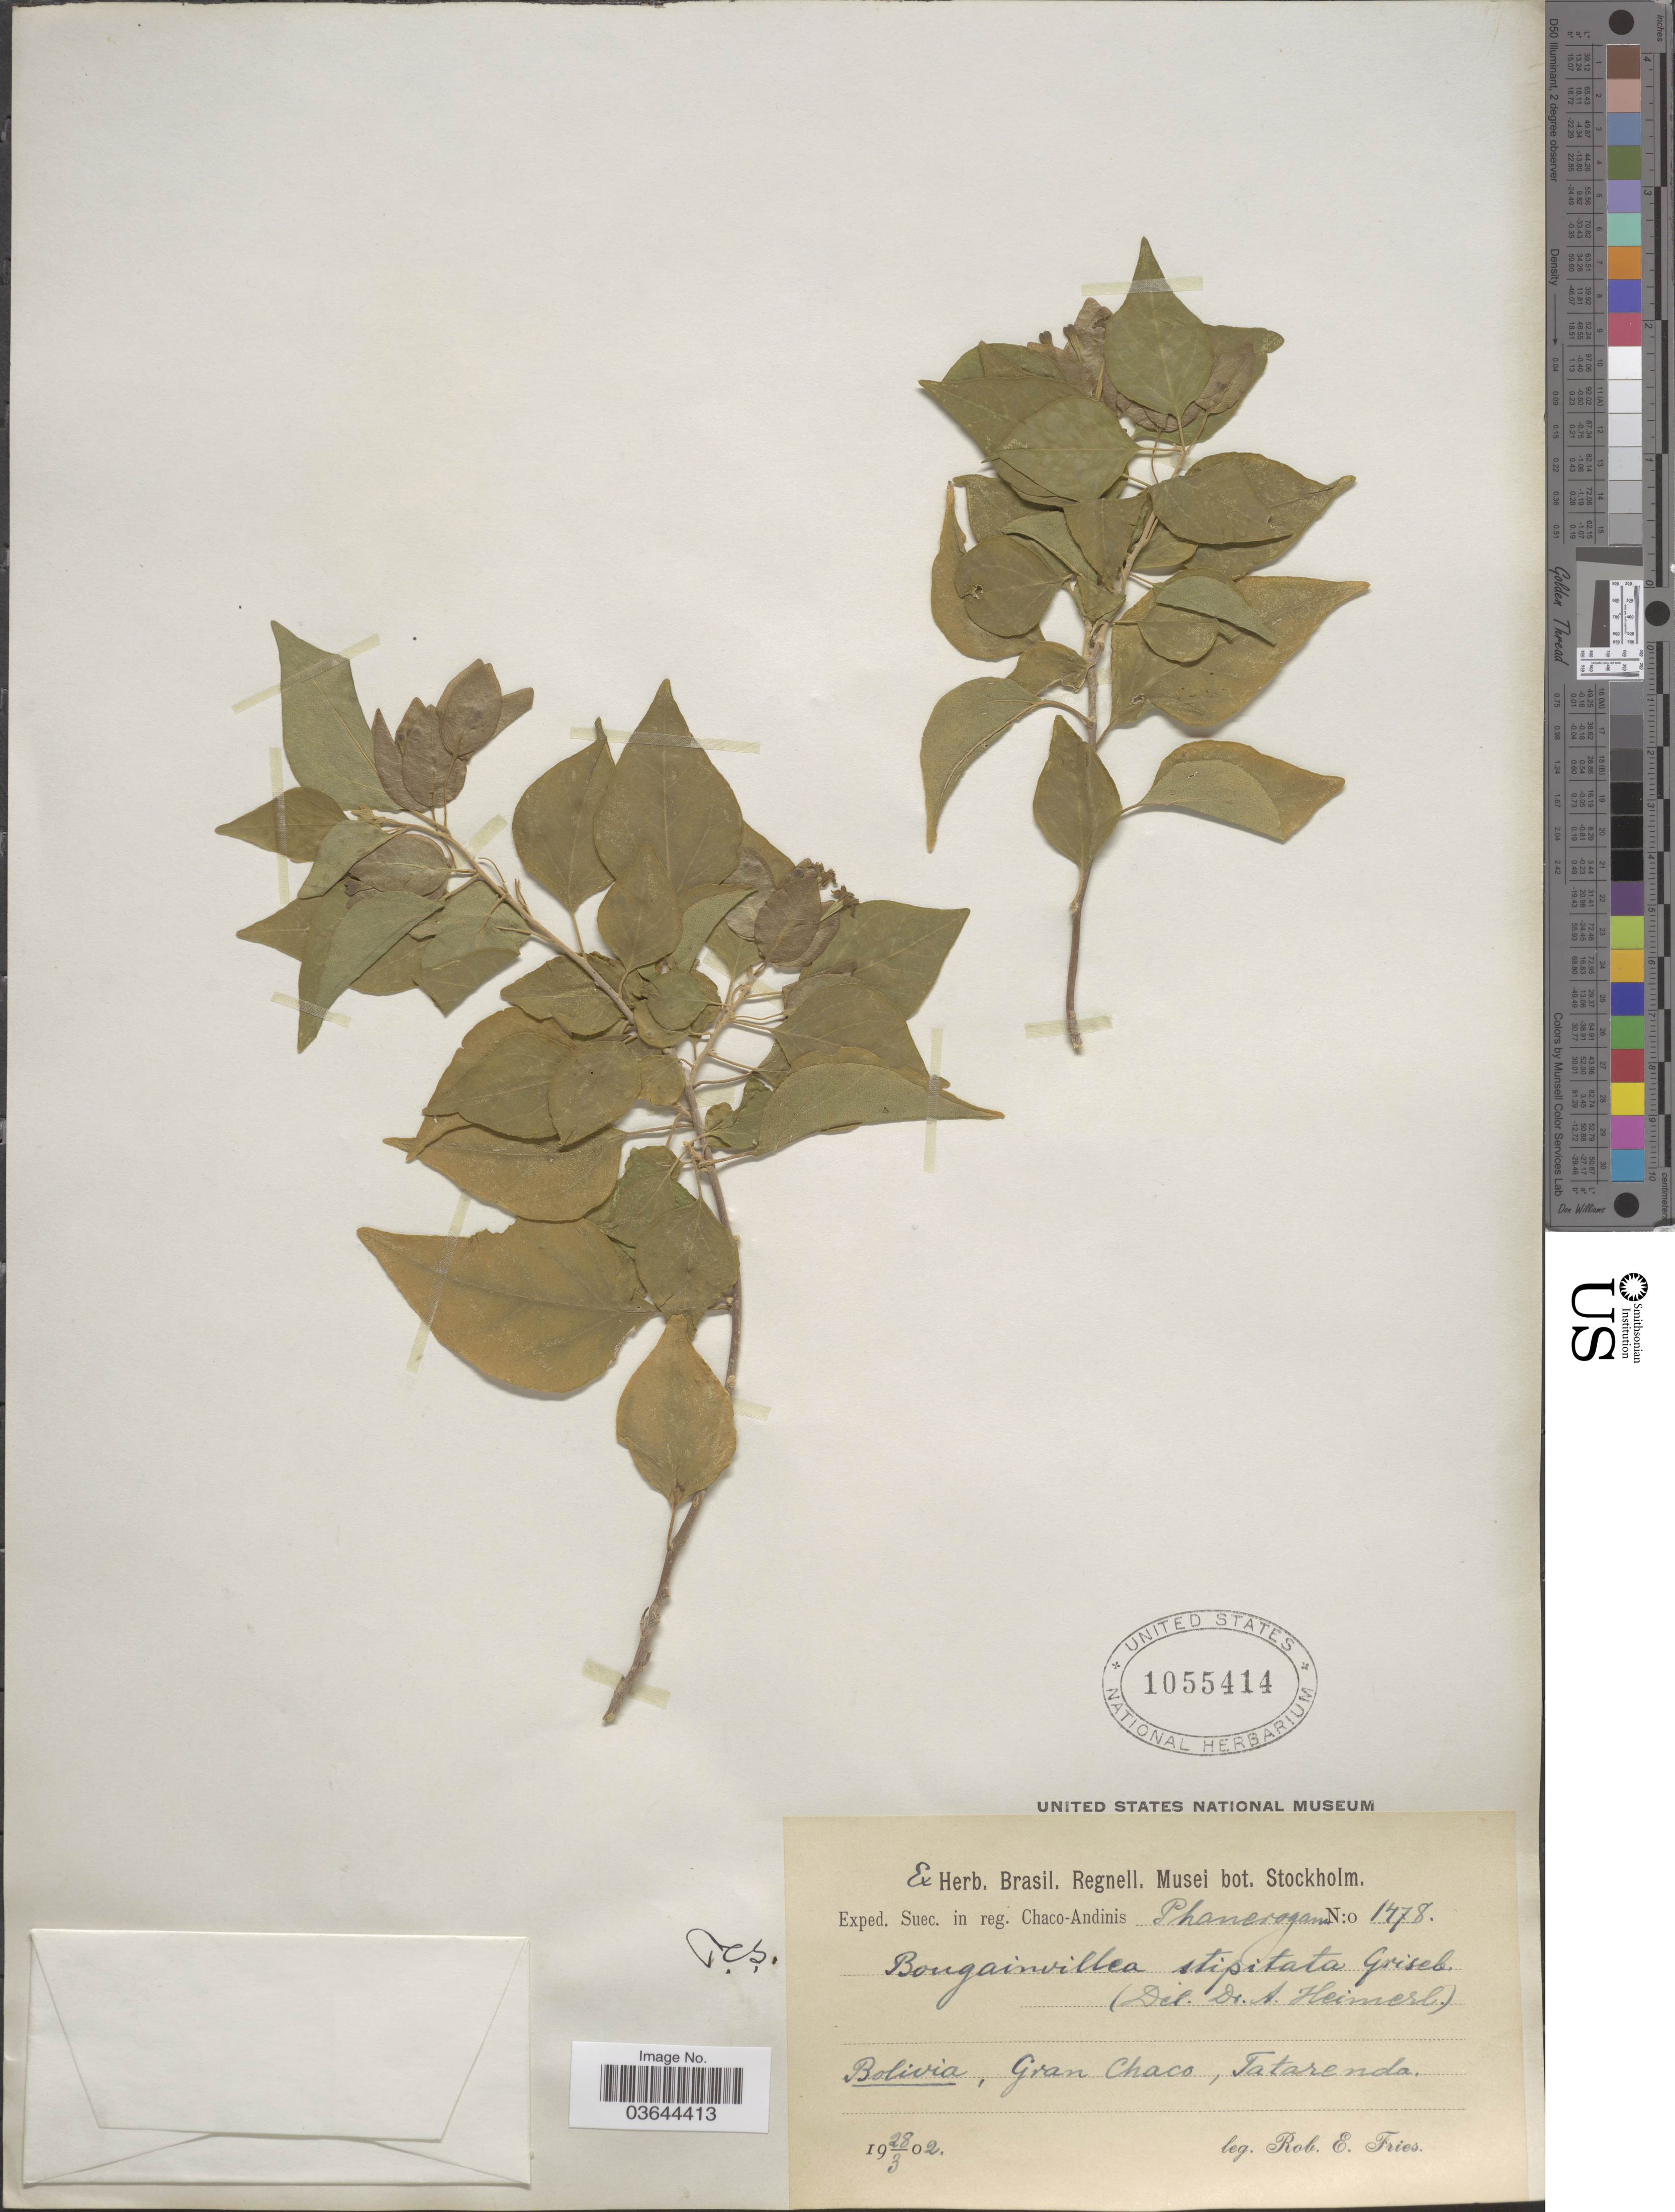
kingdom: Plantae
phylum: Tracheophyta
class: Magnoliopsida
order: Caryophyllales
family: Nyctaginaceae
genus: Bougainvillea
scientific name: Bougainvillea stipitata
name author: Griseb.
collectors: R. E. Fries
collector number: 1478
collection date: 1902-03-28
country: Bolivia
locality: Gran Chaco, Tatarenda.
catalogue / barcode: US 1055414